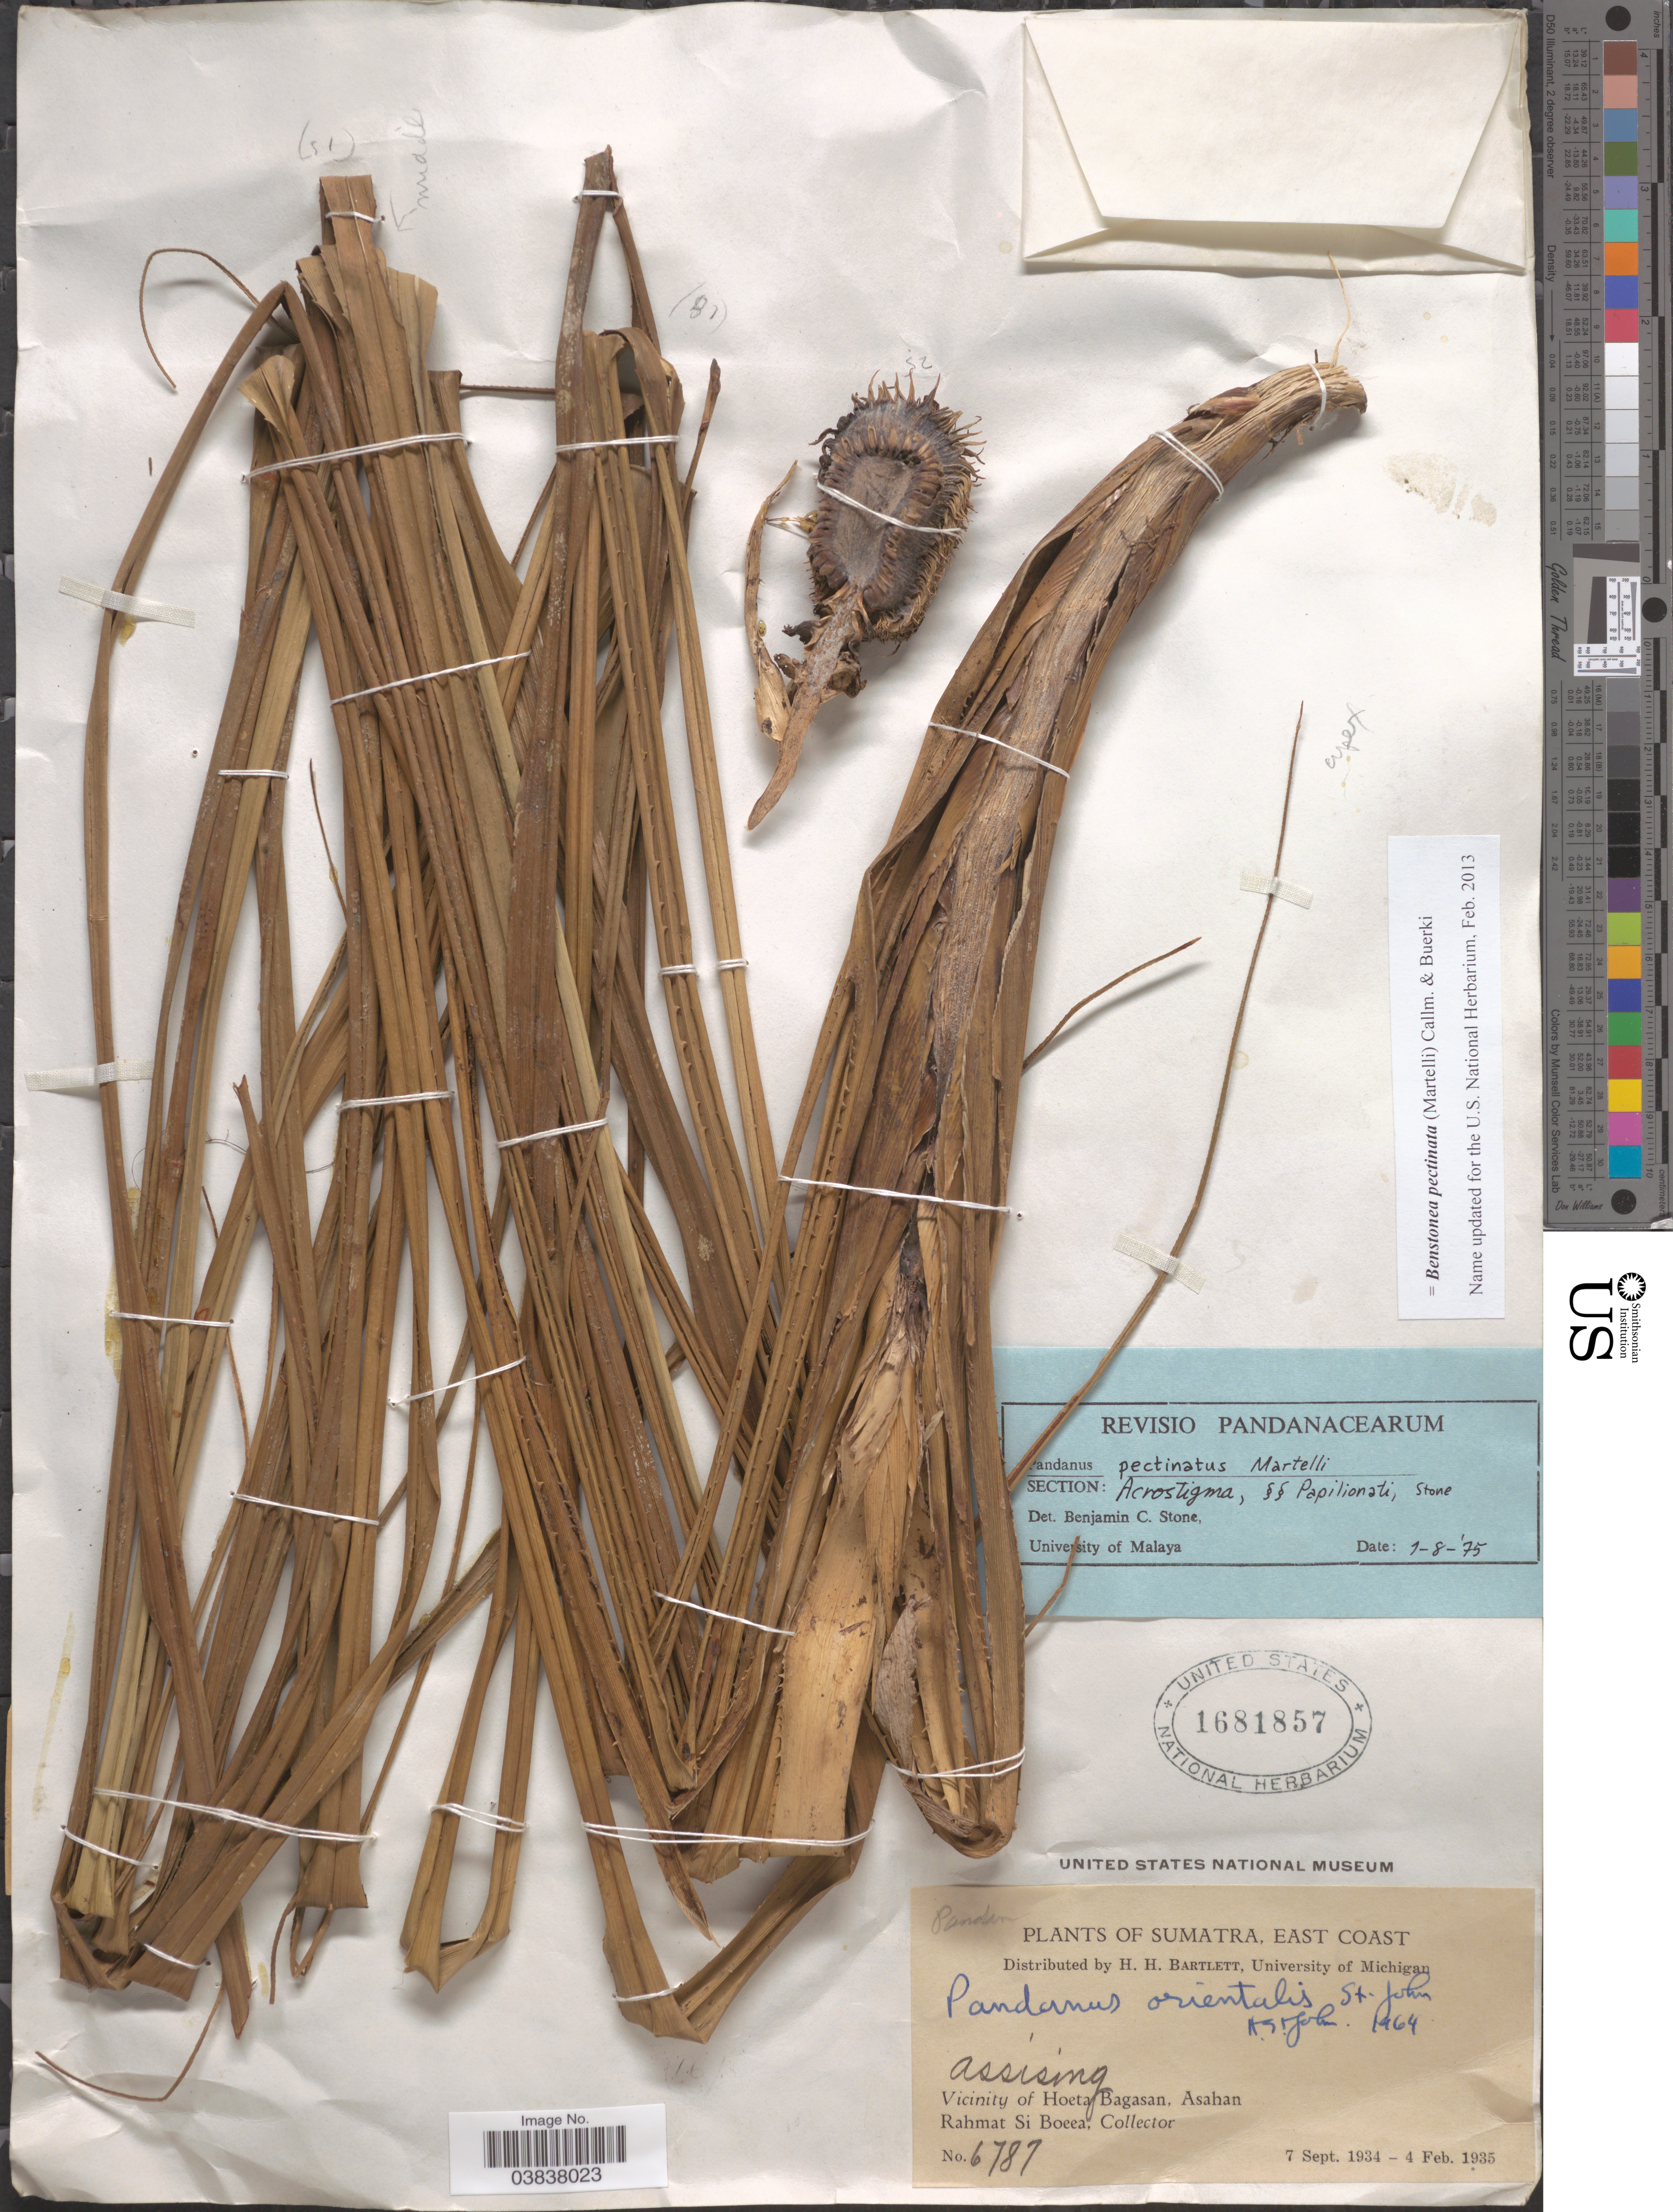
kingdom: Plantae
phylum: Tracheophyta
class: Liliopsida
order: Pandanales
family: Pandanaceae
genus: Benstonea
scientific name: Benstonea pectinata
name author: (Martelli) Callm. & Buerki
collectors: Rahmat Si Boeea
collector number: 6787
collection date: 1934-09-07/1935-02-04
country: Indonesia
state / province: Sumatra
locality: East Coast. Vicinity of Hoeta Bagasan, Asahan.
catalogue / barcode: US 1681857